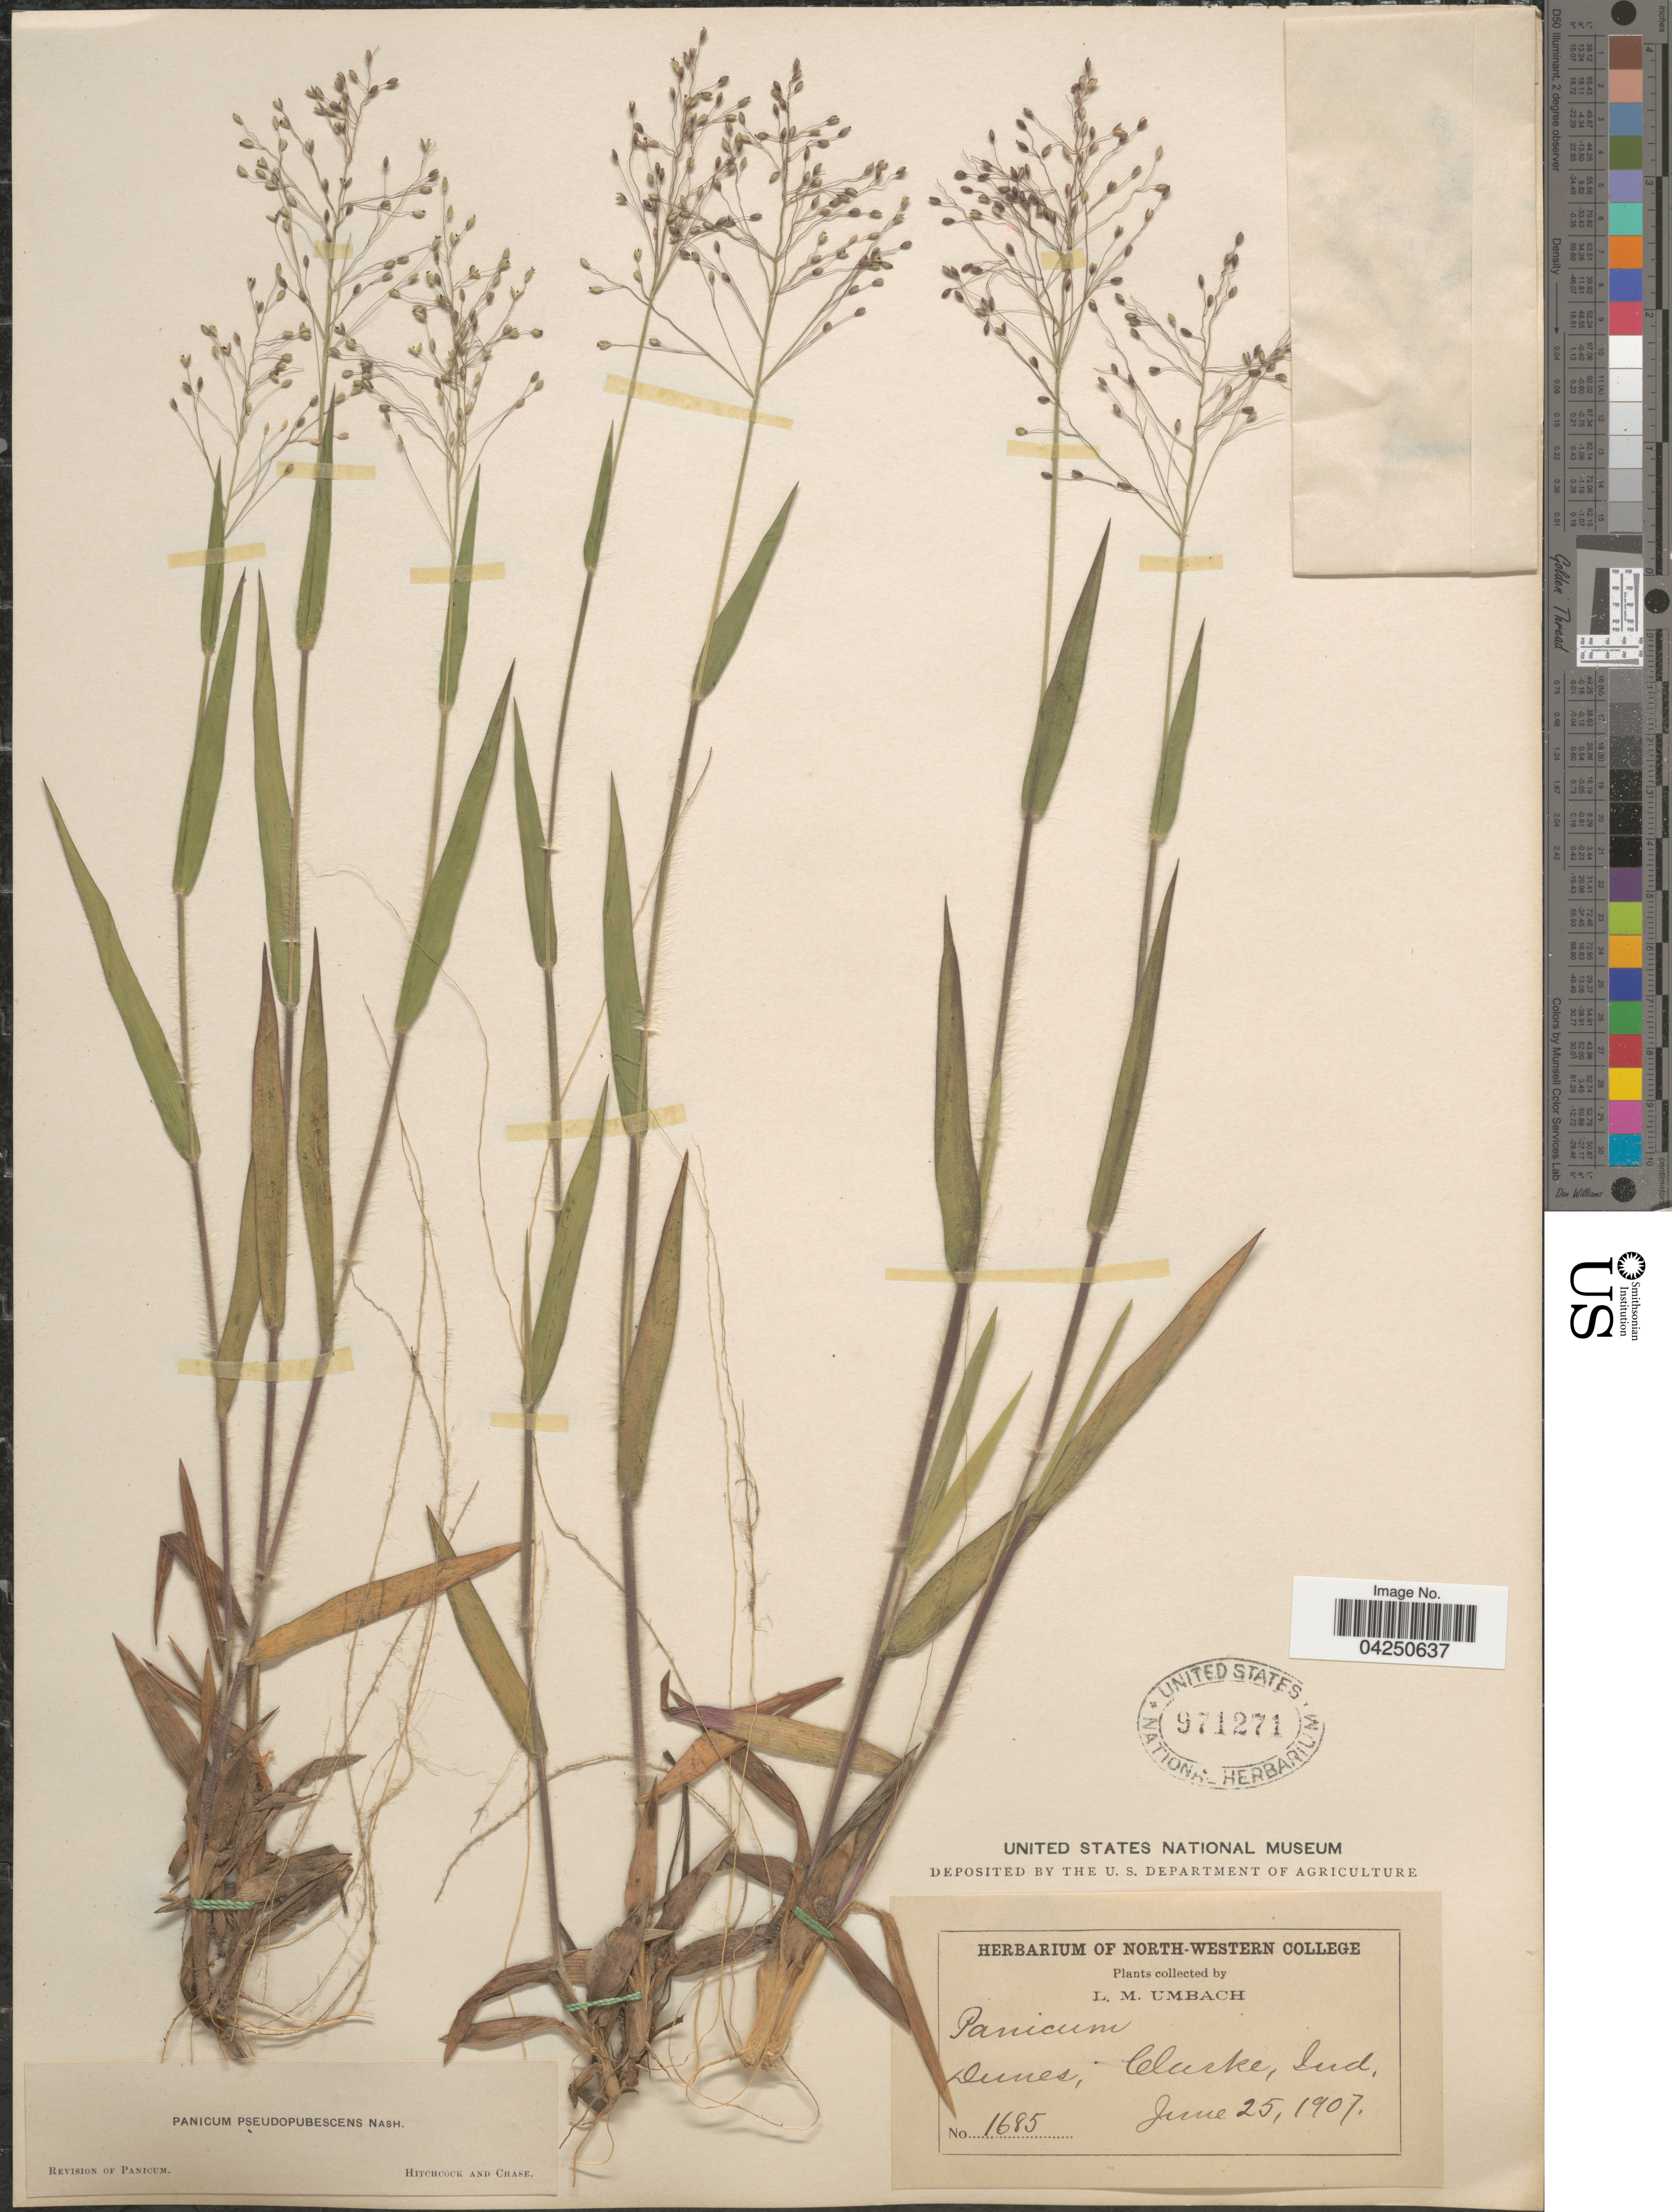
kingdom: Plantae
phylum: Tracheophyta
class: Liliopsida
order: Poales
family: Poaceae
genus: Dichanthelium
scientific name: Dichanthelium acuminatum var. acuminatum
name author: (Sw.) Gould & C.A. Clark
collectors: L. M. Umbach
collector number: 1685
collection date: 1907-06-25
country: United States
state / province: Indiana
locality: Dunes, Clarke.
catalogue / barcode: US 971271